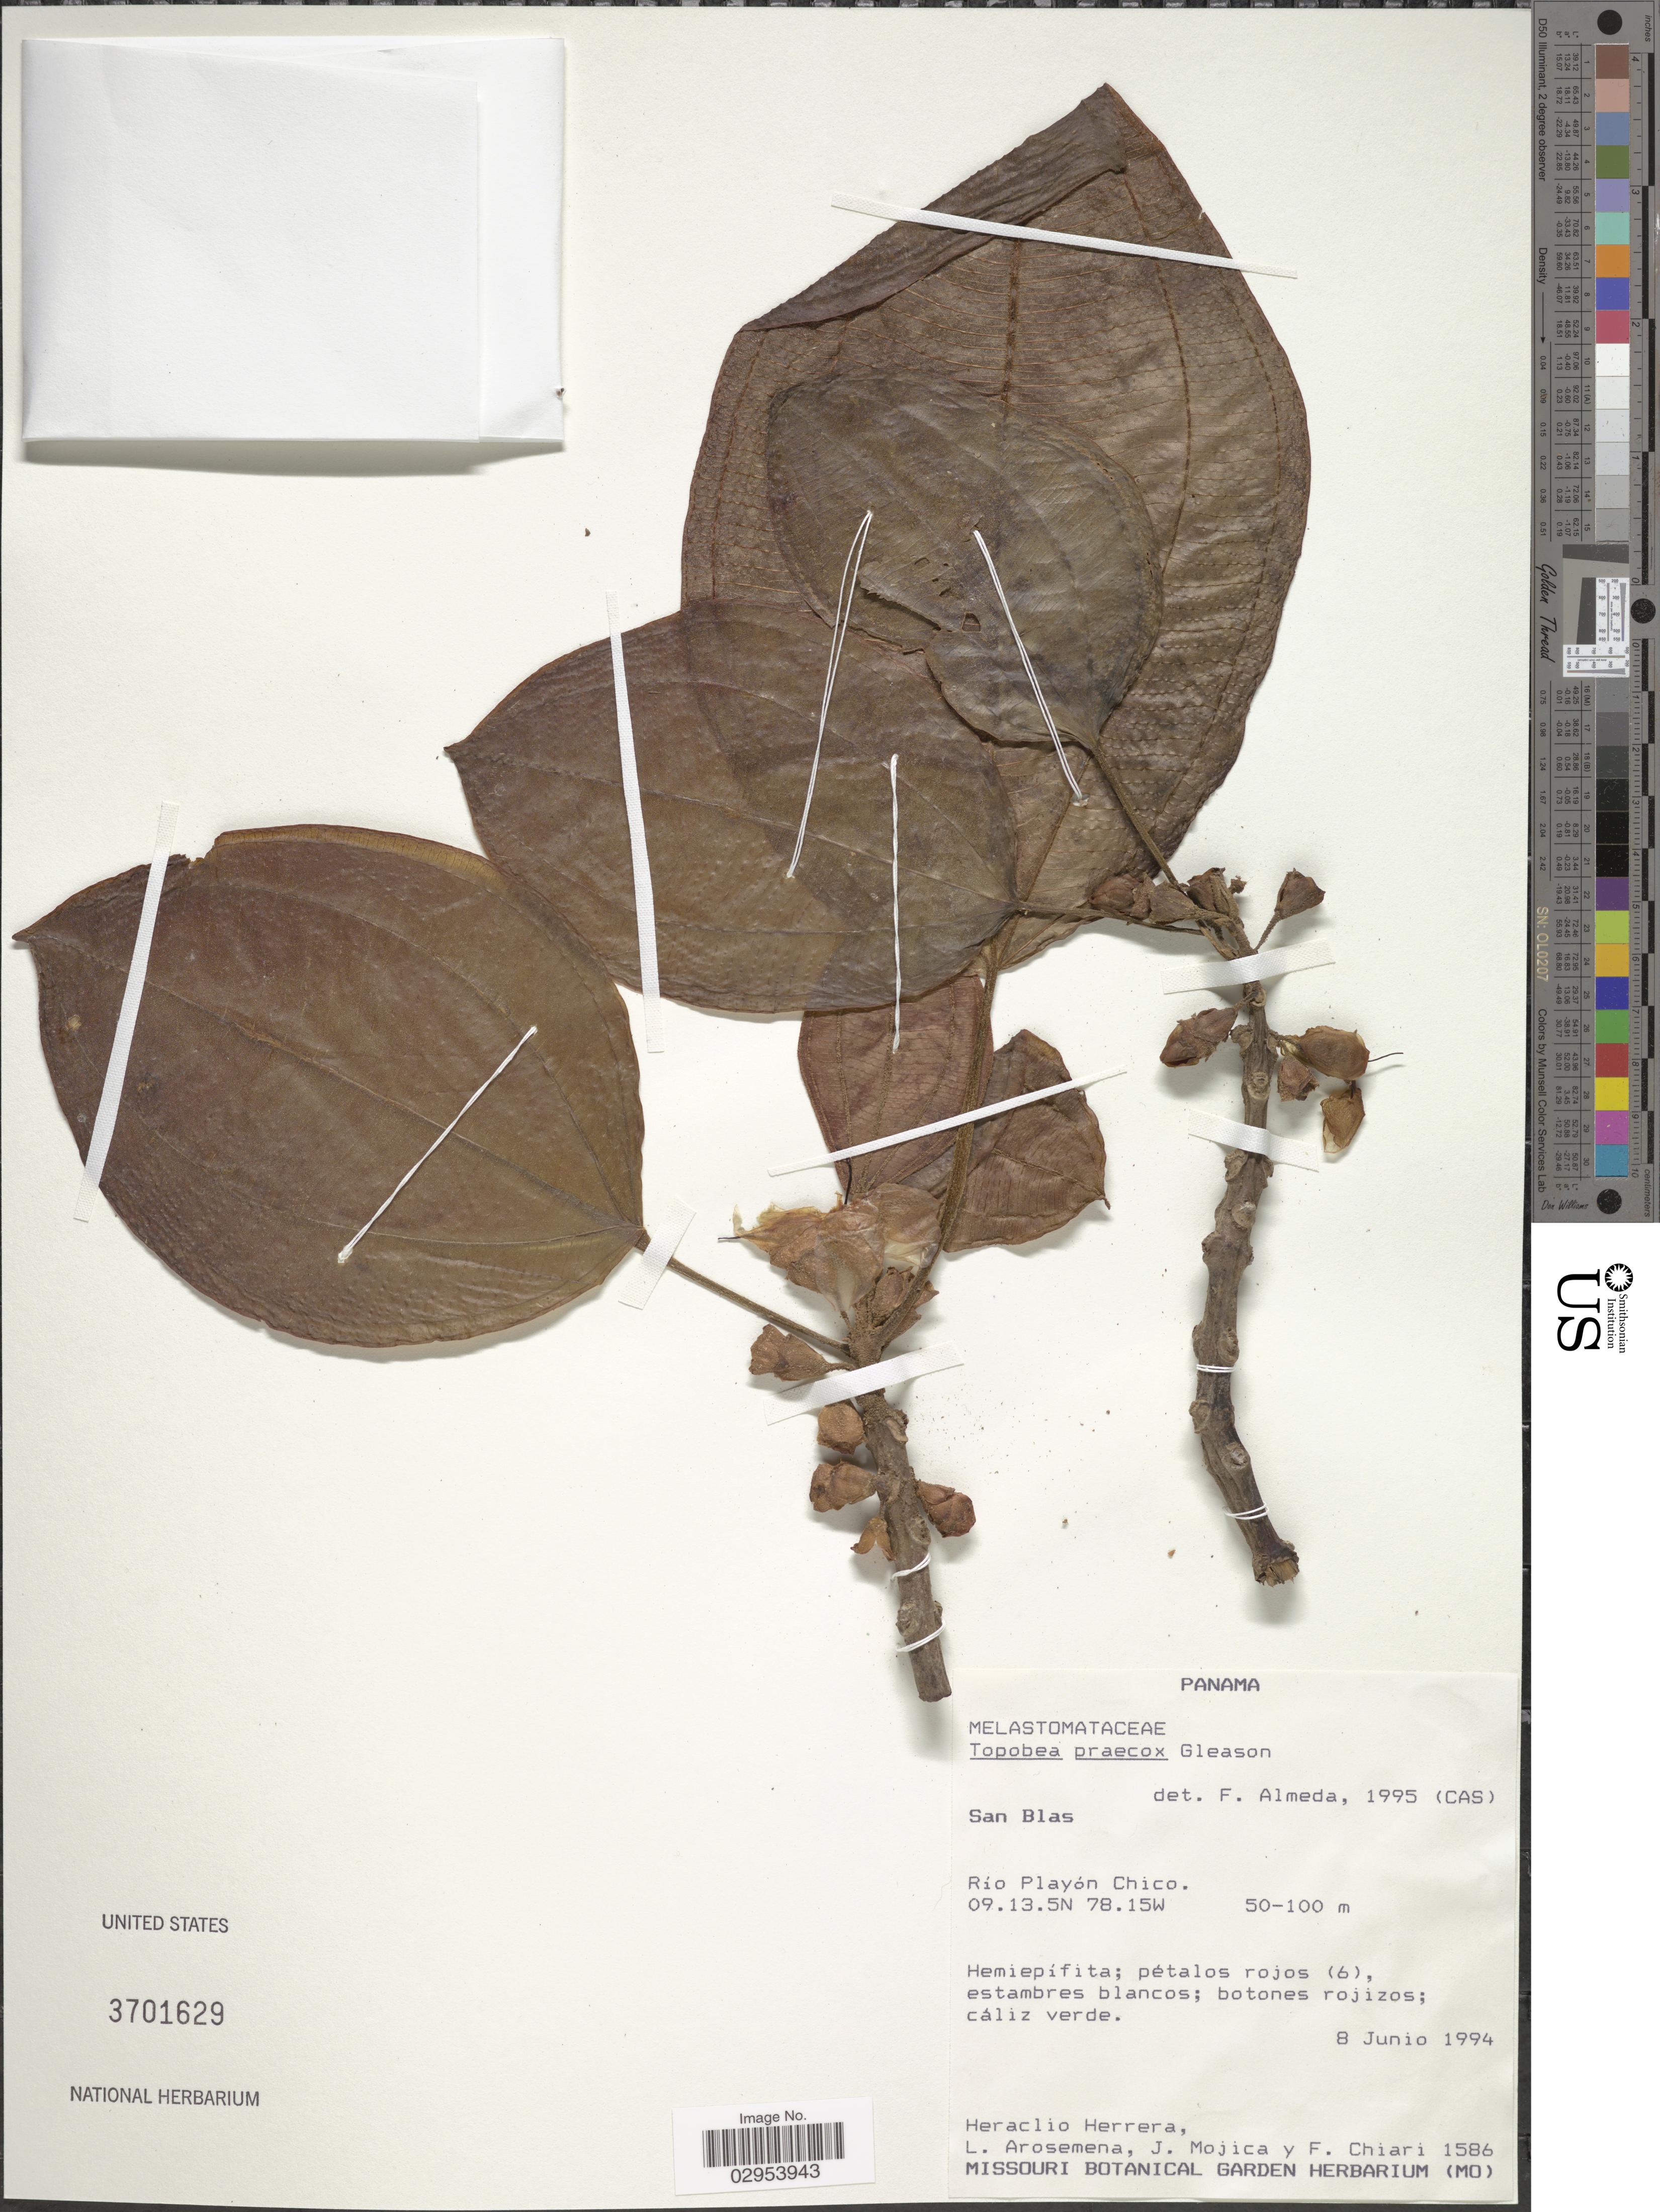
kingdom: Plantae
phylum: Tracheophyta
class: Magnoliopsida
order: Myrtales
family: Melastomataceae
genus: Topobea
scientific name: Topobea praecox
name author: Gleason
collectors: H. Herrera, L. Arosemena, J. Mojica & F. Chiari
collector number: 1586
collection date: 1994-06-08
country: Panama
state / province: Kuna Yala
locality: San Blas. Río Playón Chico.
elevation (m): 50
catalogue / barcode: US 3701629